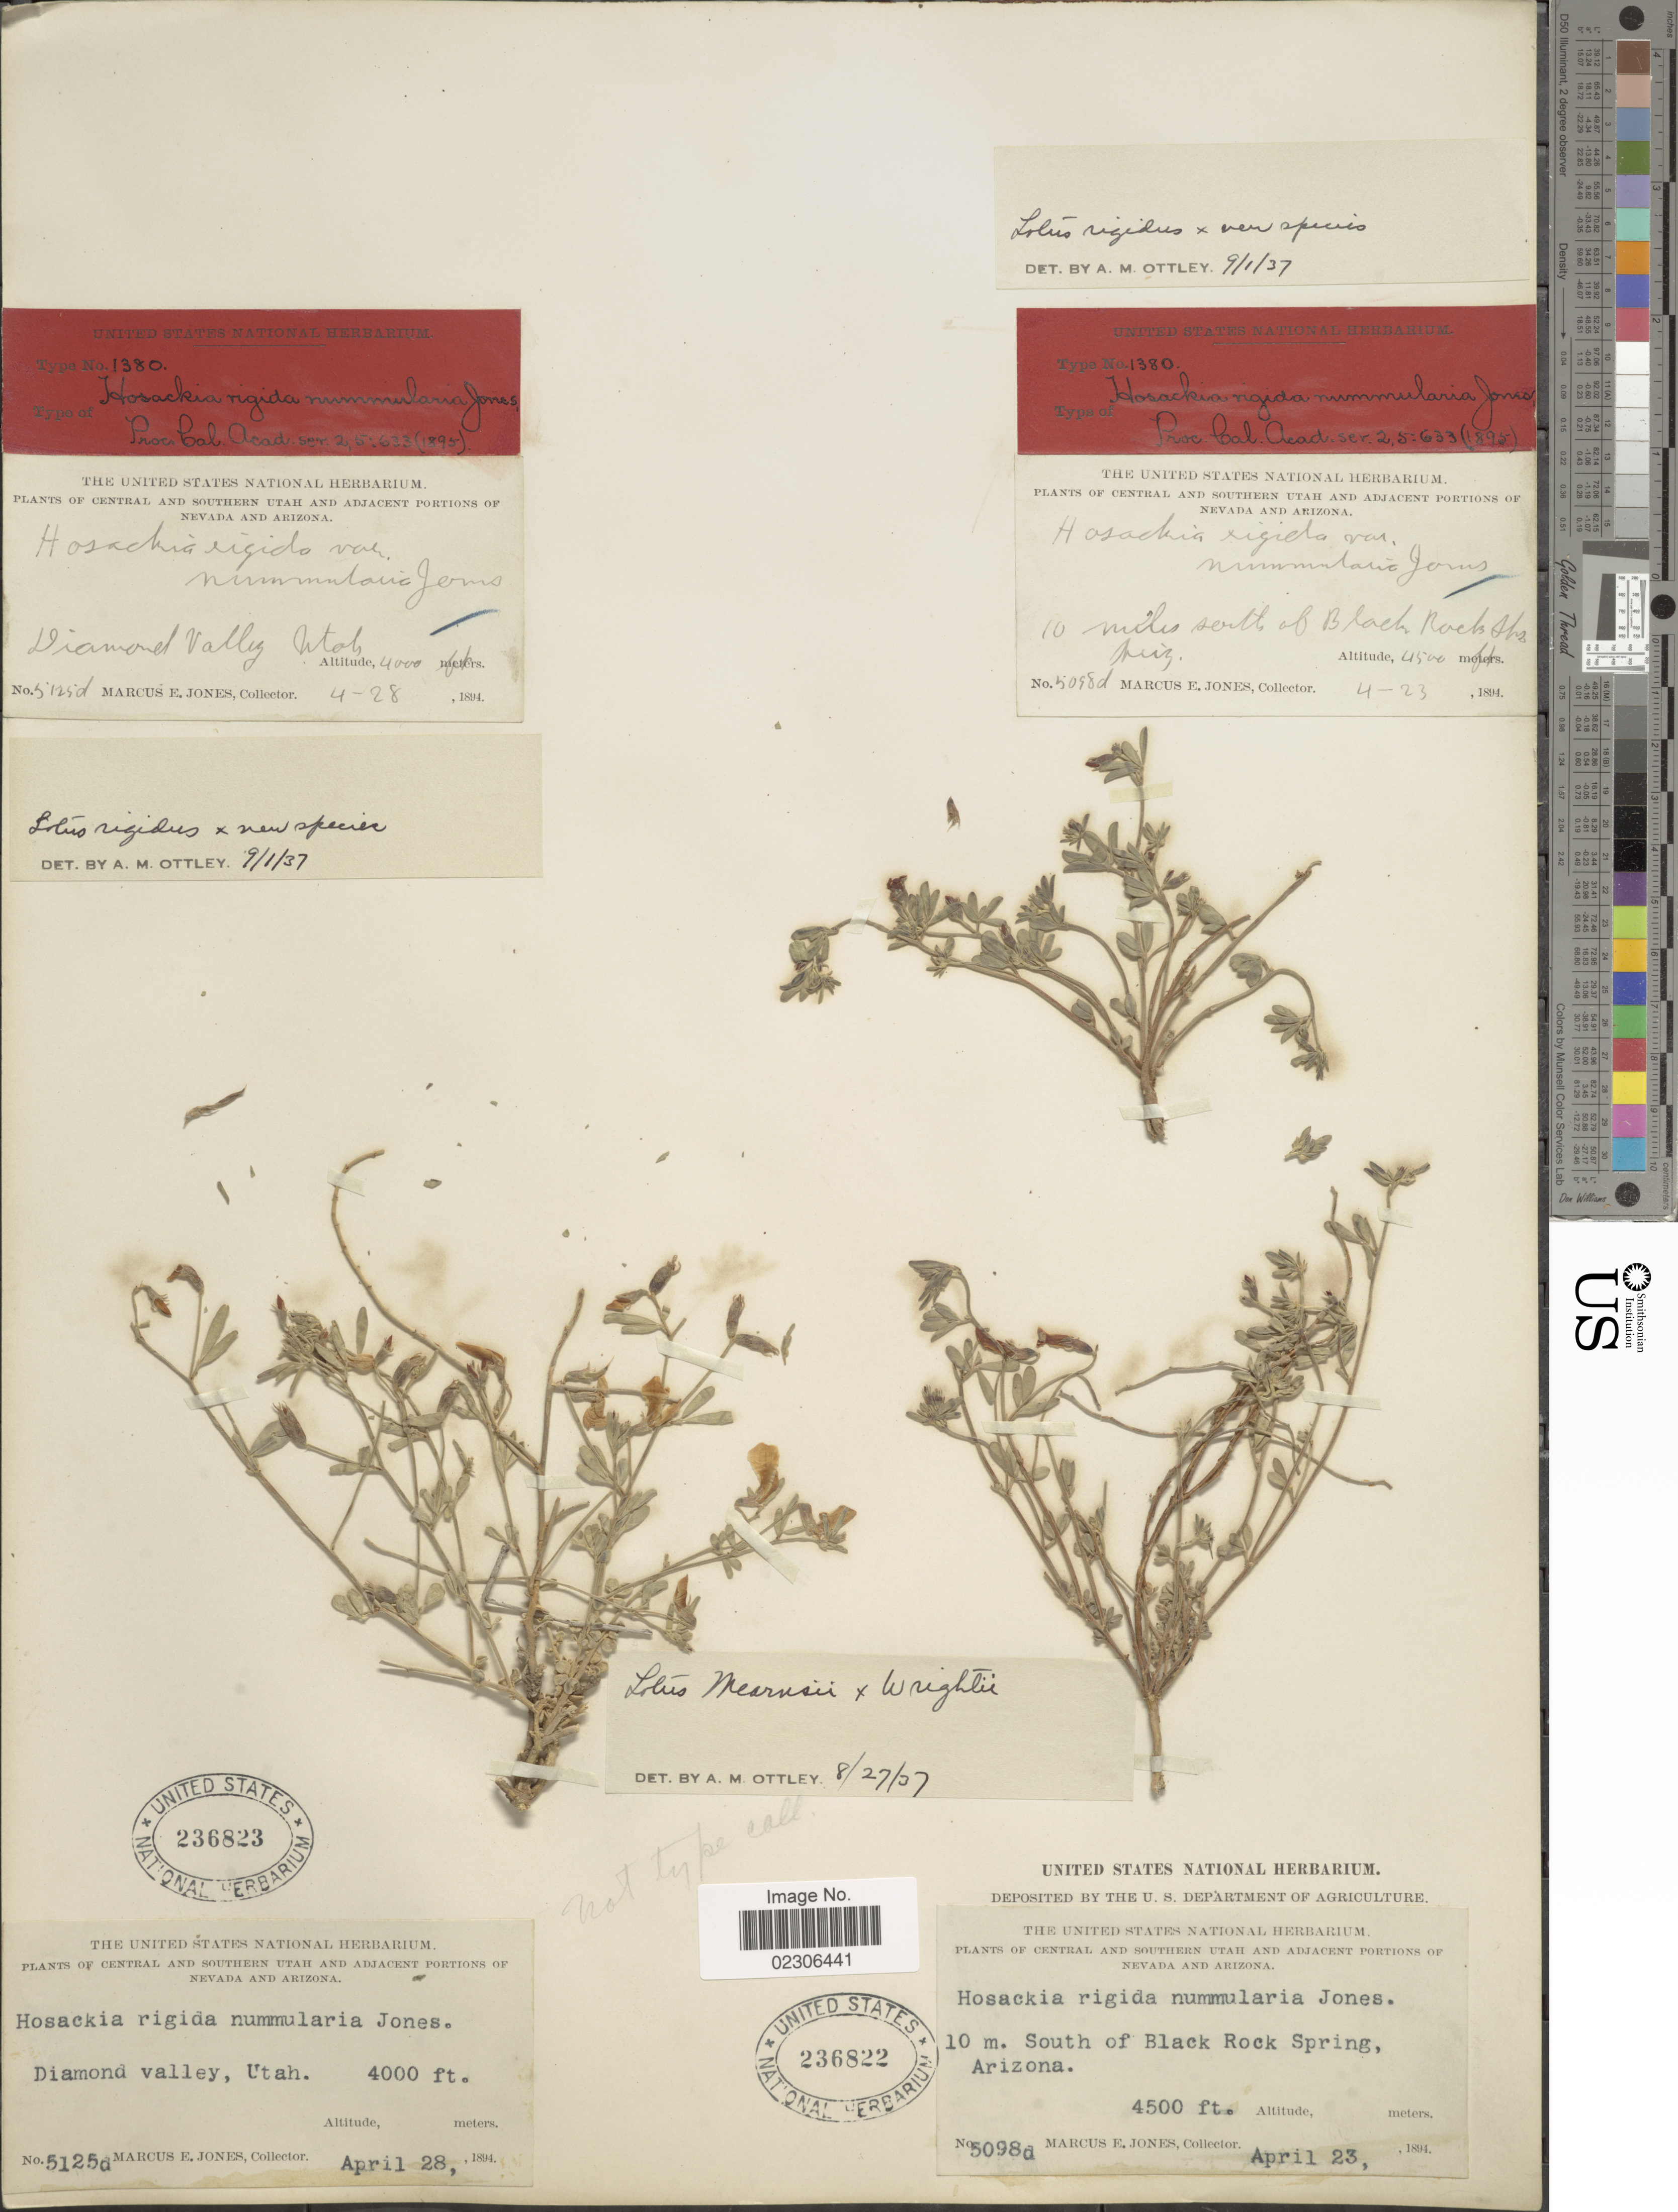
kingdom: Plantae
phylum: Tracheophyta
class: Magnoliopsida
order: Fabales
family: Fabaceae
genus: Lotus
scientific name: Lotus sp.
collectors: M. E. Jones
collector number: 2125d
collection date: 1894-04-28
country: United States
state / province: Utah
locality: Diamond Valley, Utah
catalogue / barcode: US 236823